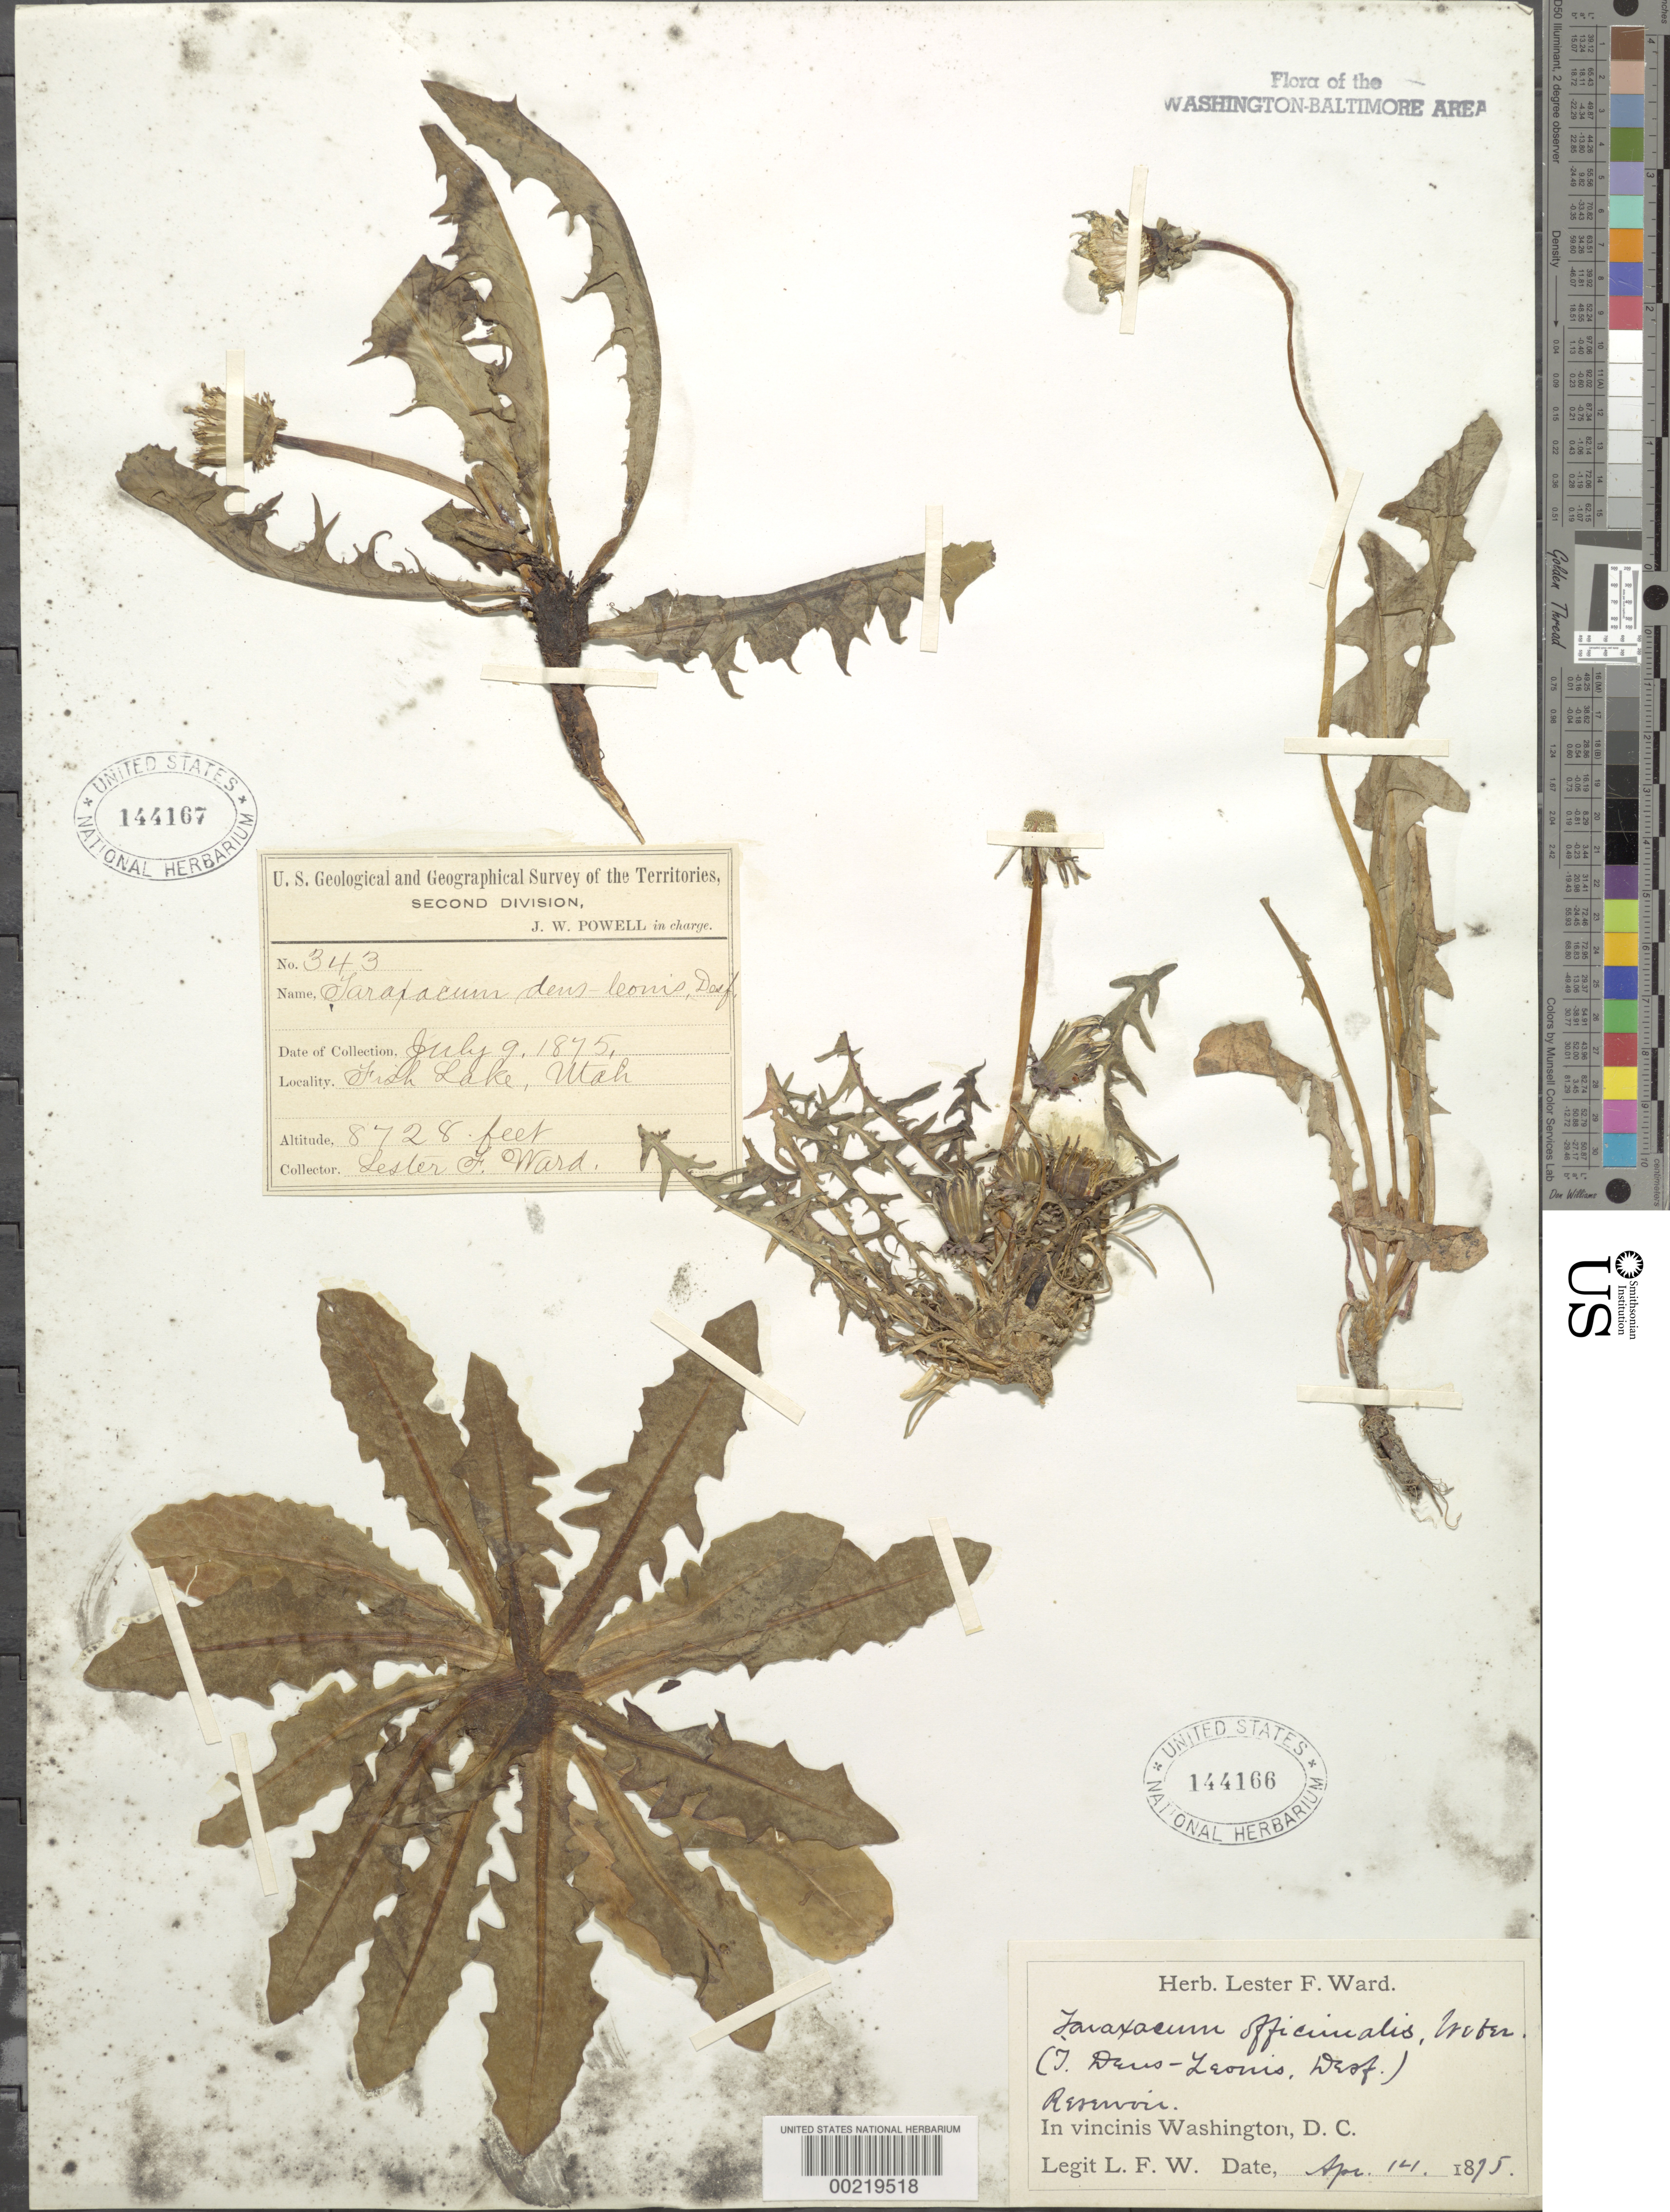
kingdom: Plantae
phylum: Tracheophyta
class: Magnoliopsida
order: Asterales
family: Asteraceae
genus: Taraxacum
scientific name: Taraxacum officinale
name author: G.H. Weber ex F.H. Wigg.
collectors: L. F. Ward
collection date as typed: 14 Apr 1875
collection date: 1875-04-14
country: United States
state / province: District of Columbia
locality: Reservoir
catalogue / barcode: US 144166